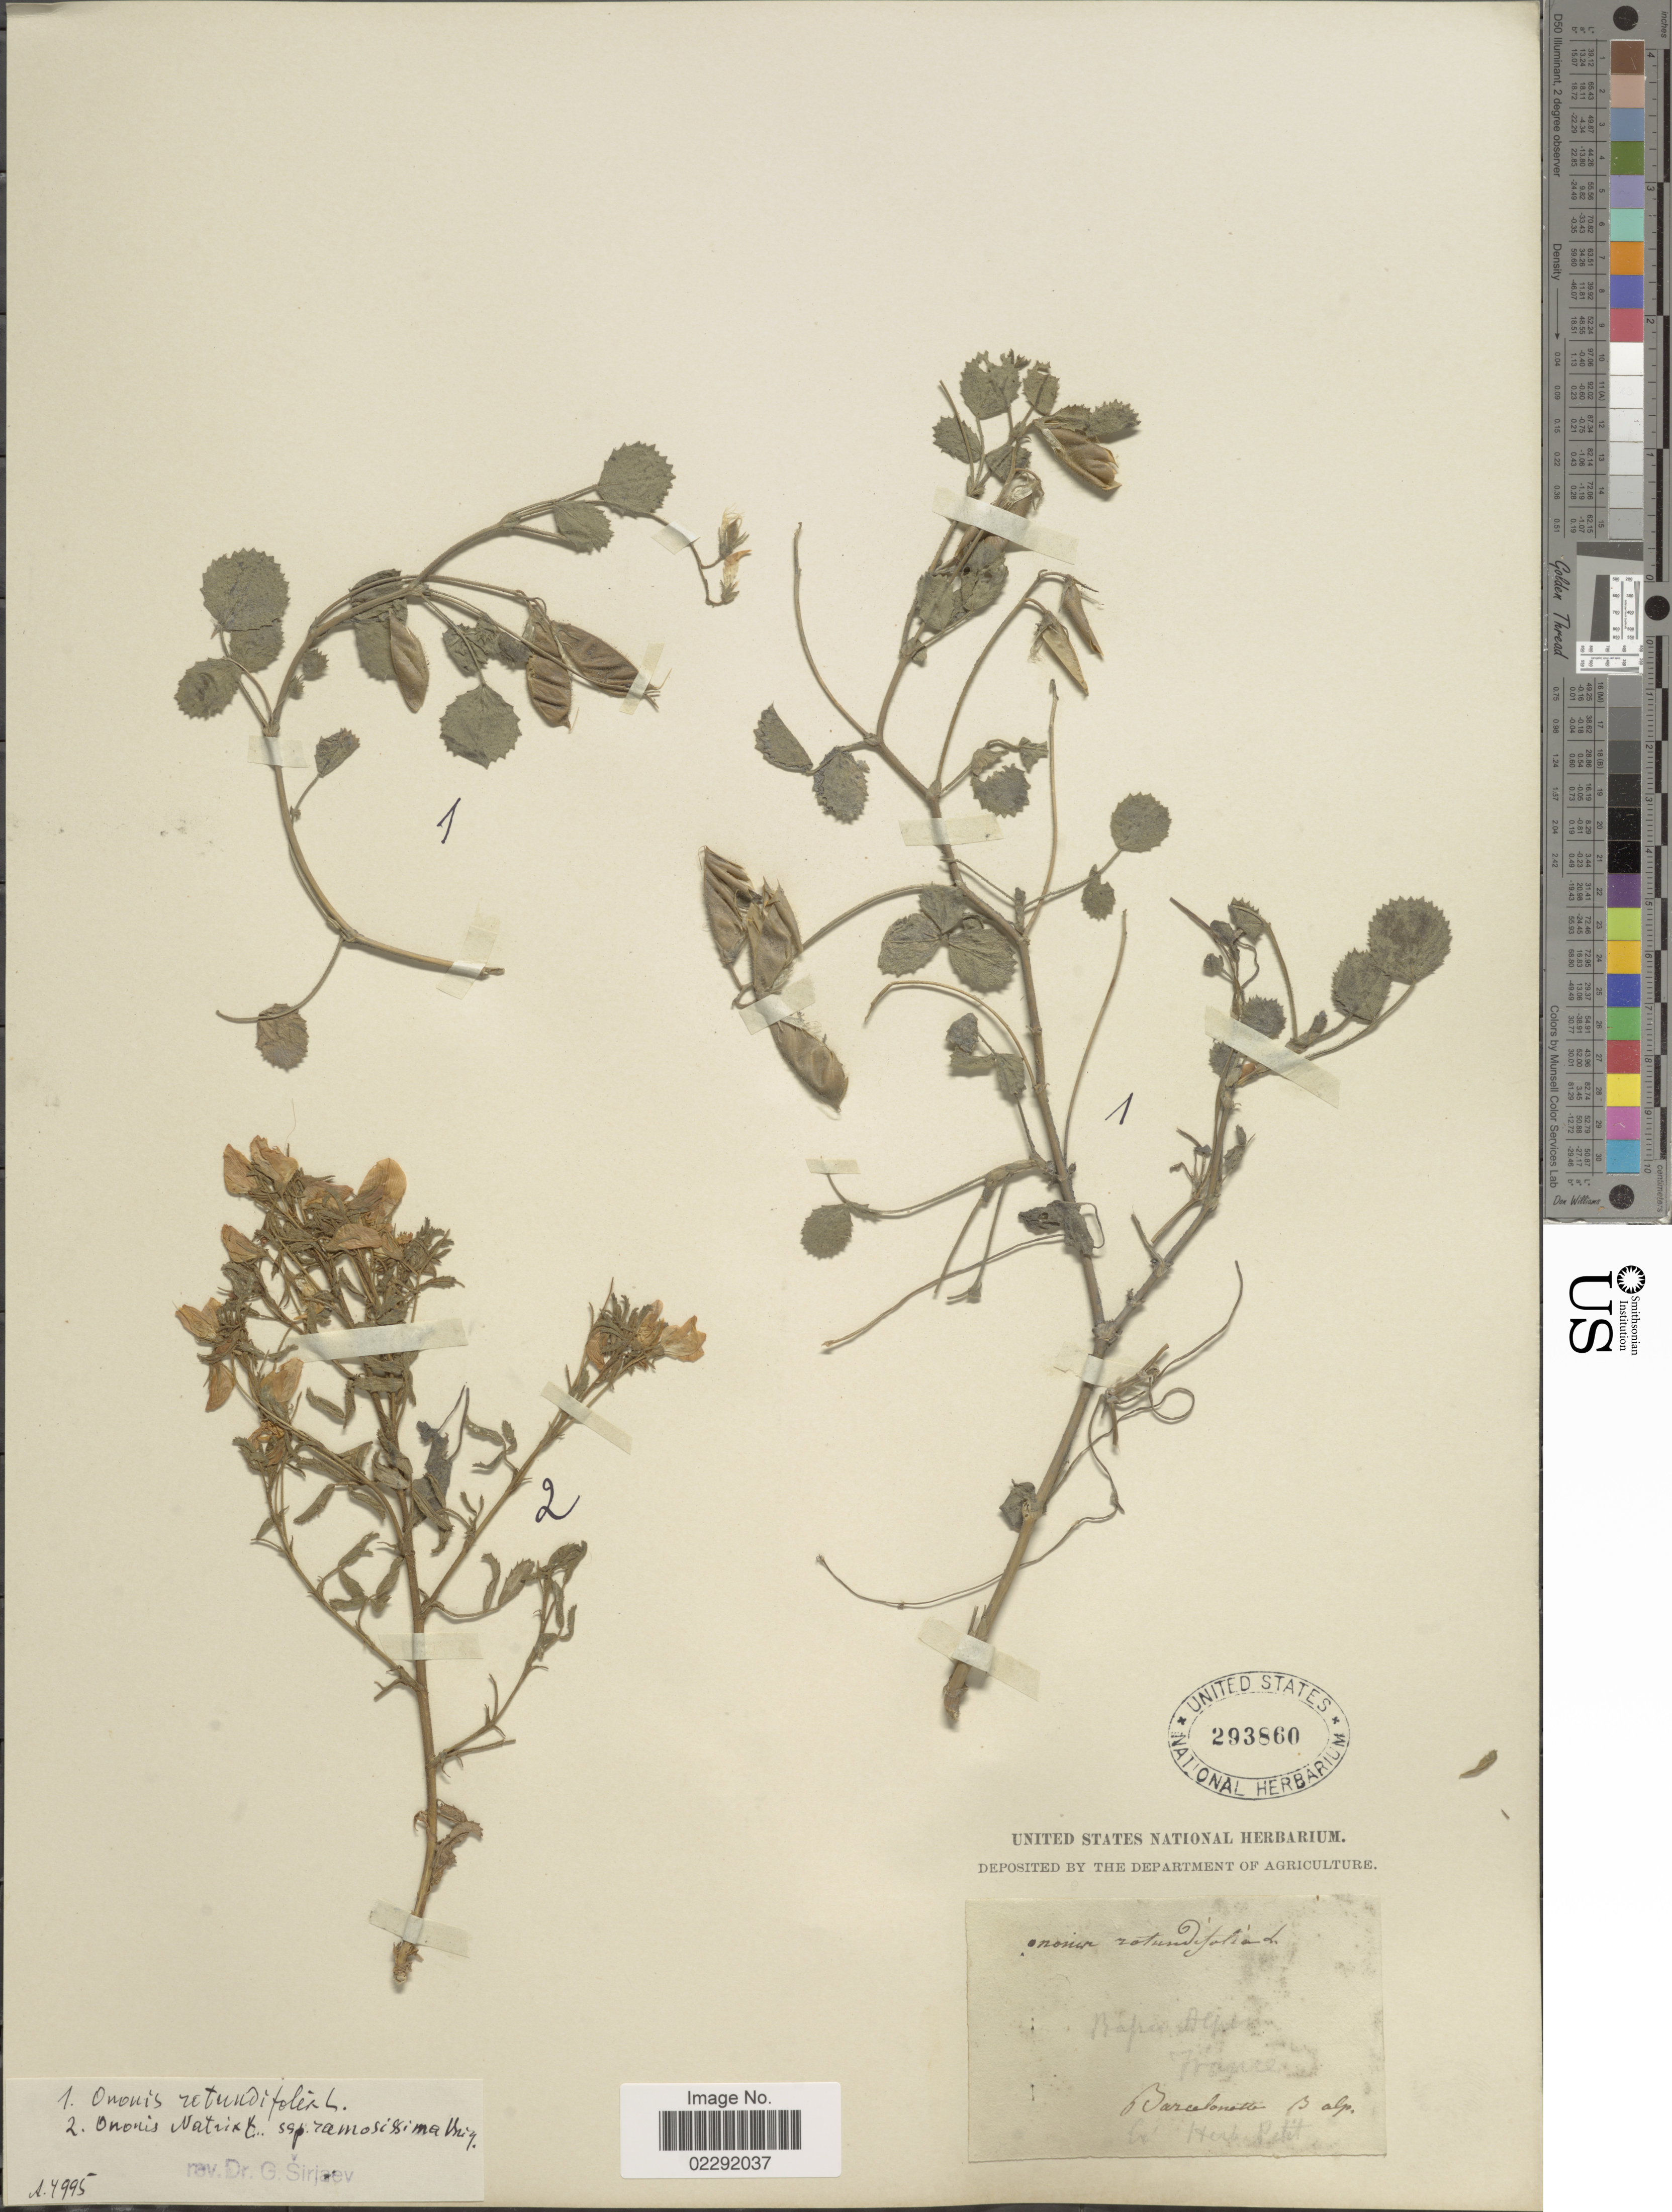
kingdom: Plantae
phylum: Tracheophyta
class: Magnoliopsida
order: Fabales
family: Fabaceae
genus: Ononis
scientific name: Ononis rotundifolia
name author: L.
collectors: ex herb. Petit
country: France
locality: Rapes Alfaton, Barcelonette. [interpreted]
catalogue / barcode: US 293860